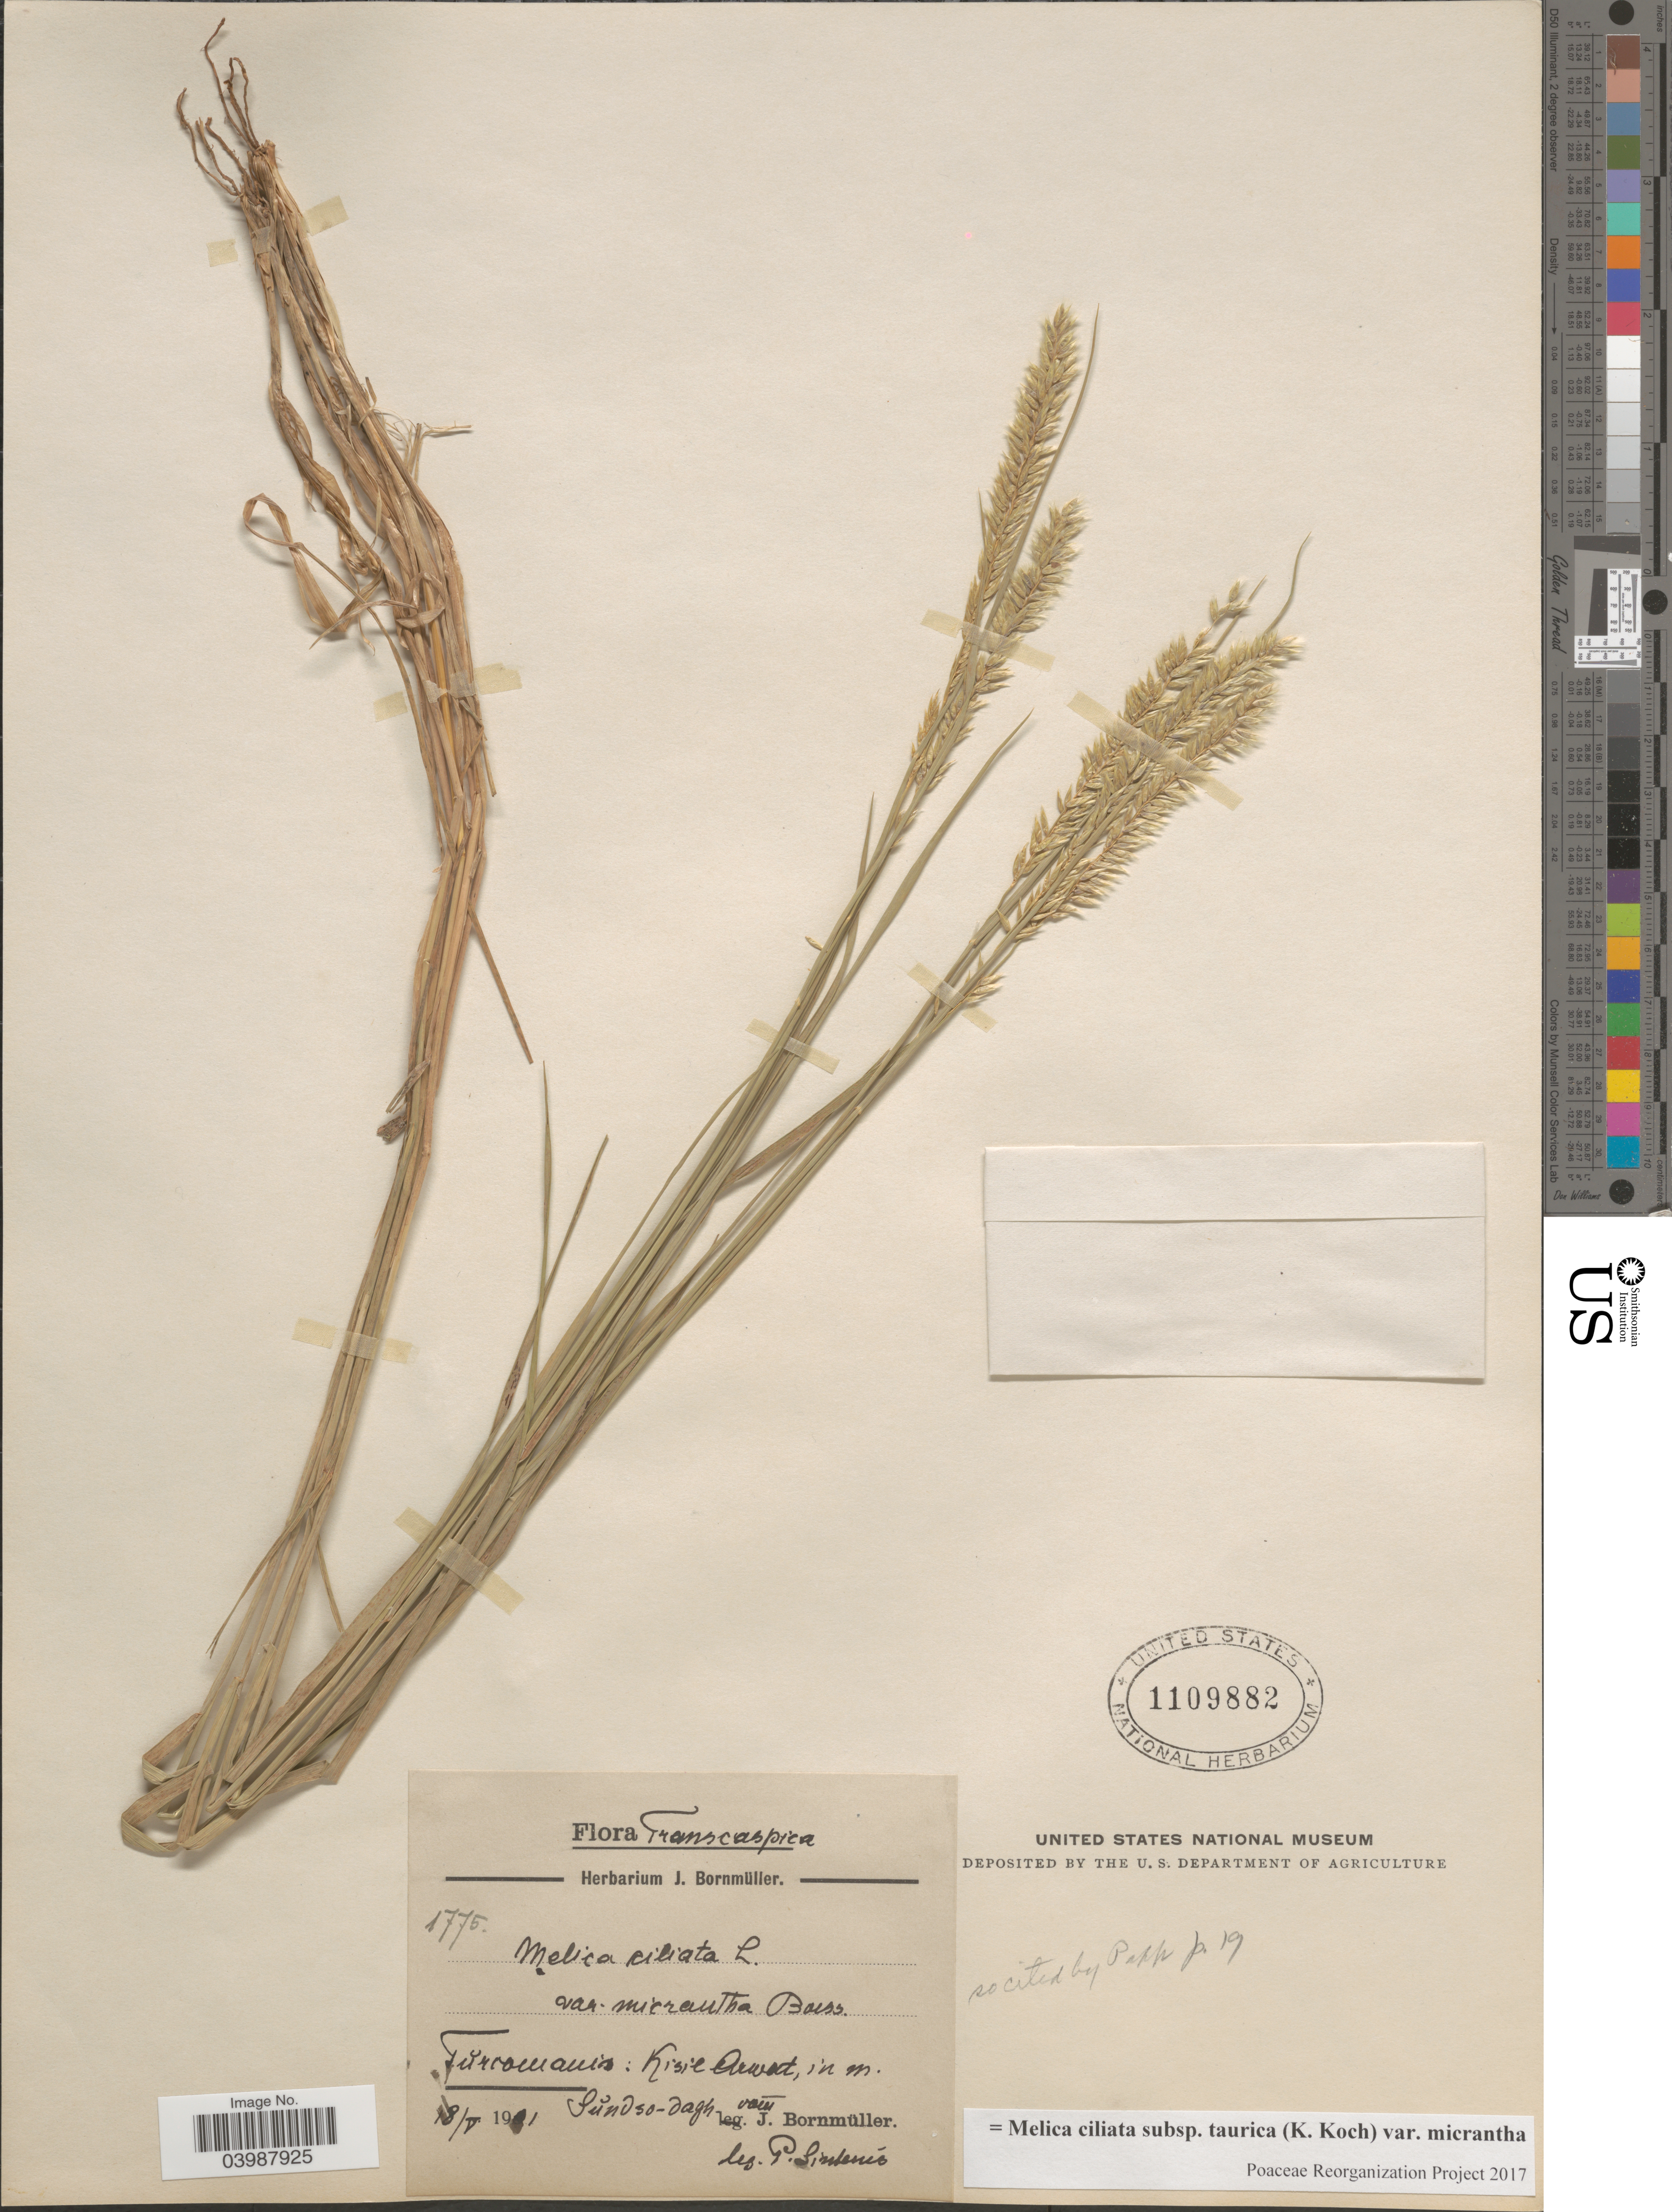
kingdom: Plantae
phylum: Tracheophyta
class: Liliopsida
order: Poales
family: Poaceae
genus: Melica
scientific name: Melica ciliata subsp. taurica var. micrantha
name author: (K. Koch)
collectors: P. Sintenis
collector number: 1775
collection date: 1901-05-18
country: Turkmenistan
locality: Transcaspica. Túromanis: Kisie Orwat, in m. Sundso-dagh.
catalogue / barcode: US 1109882